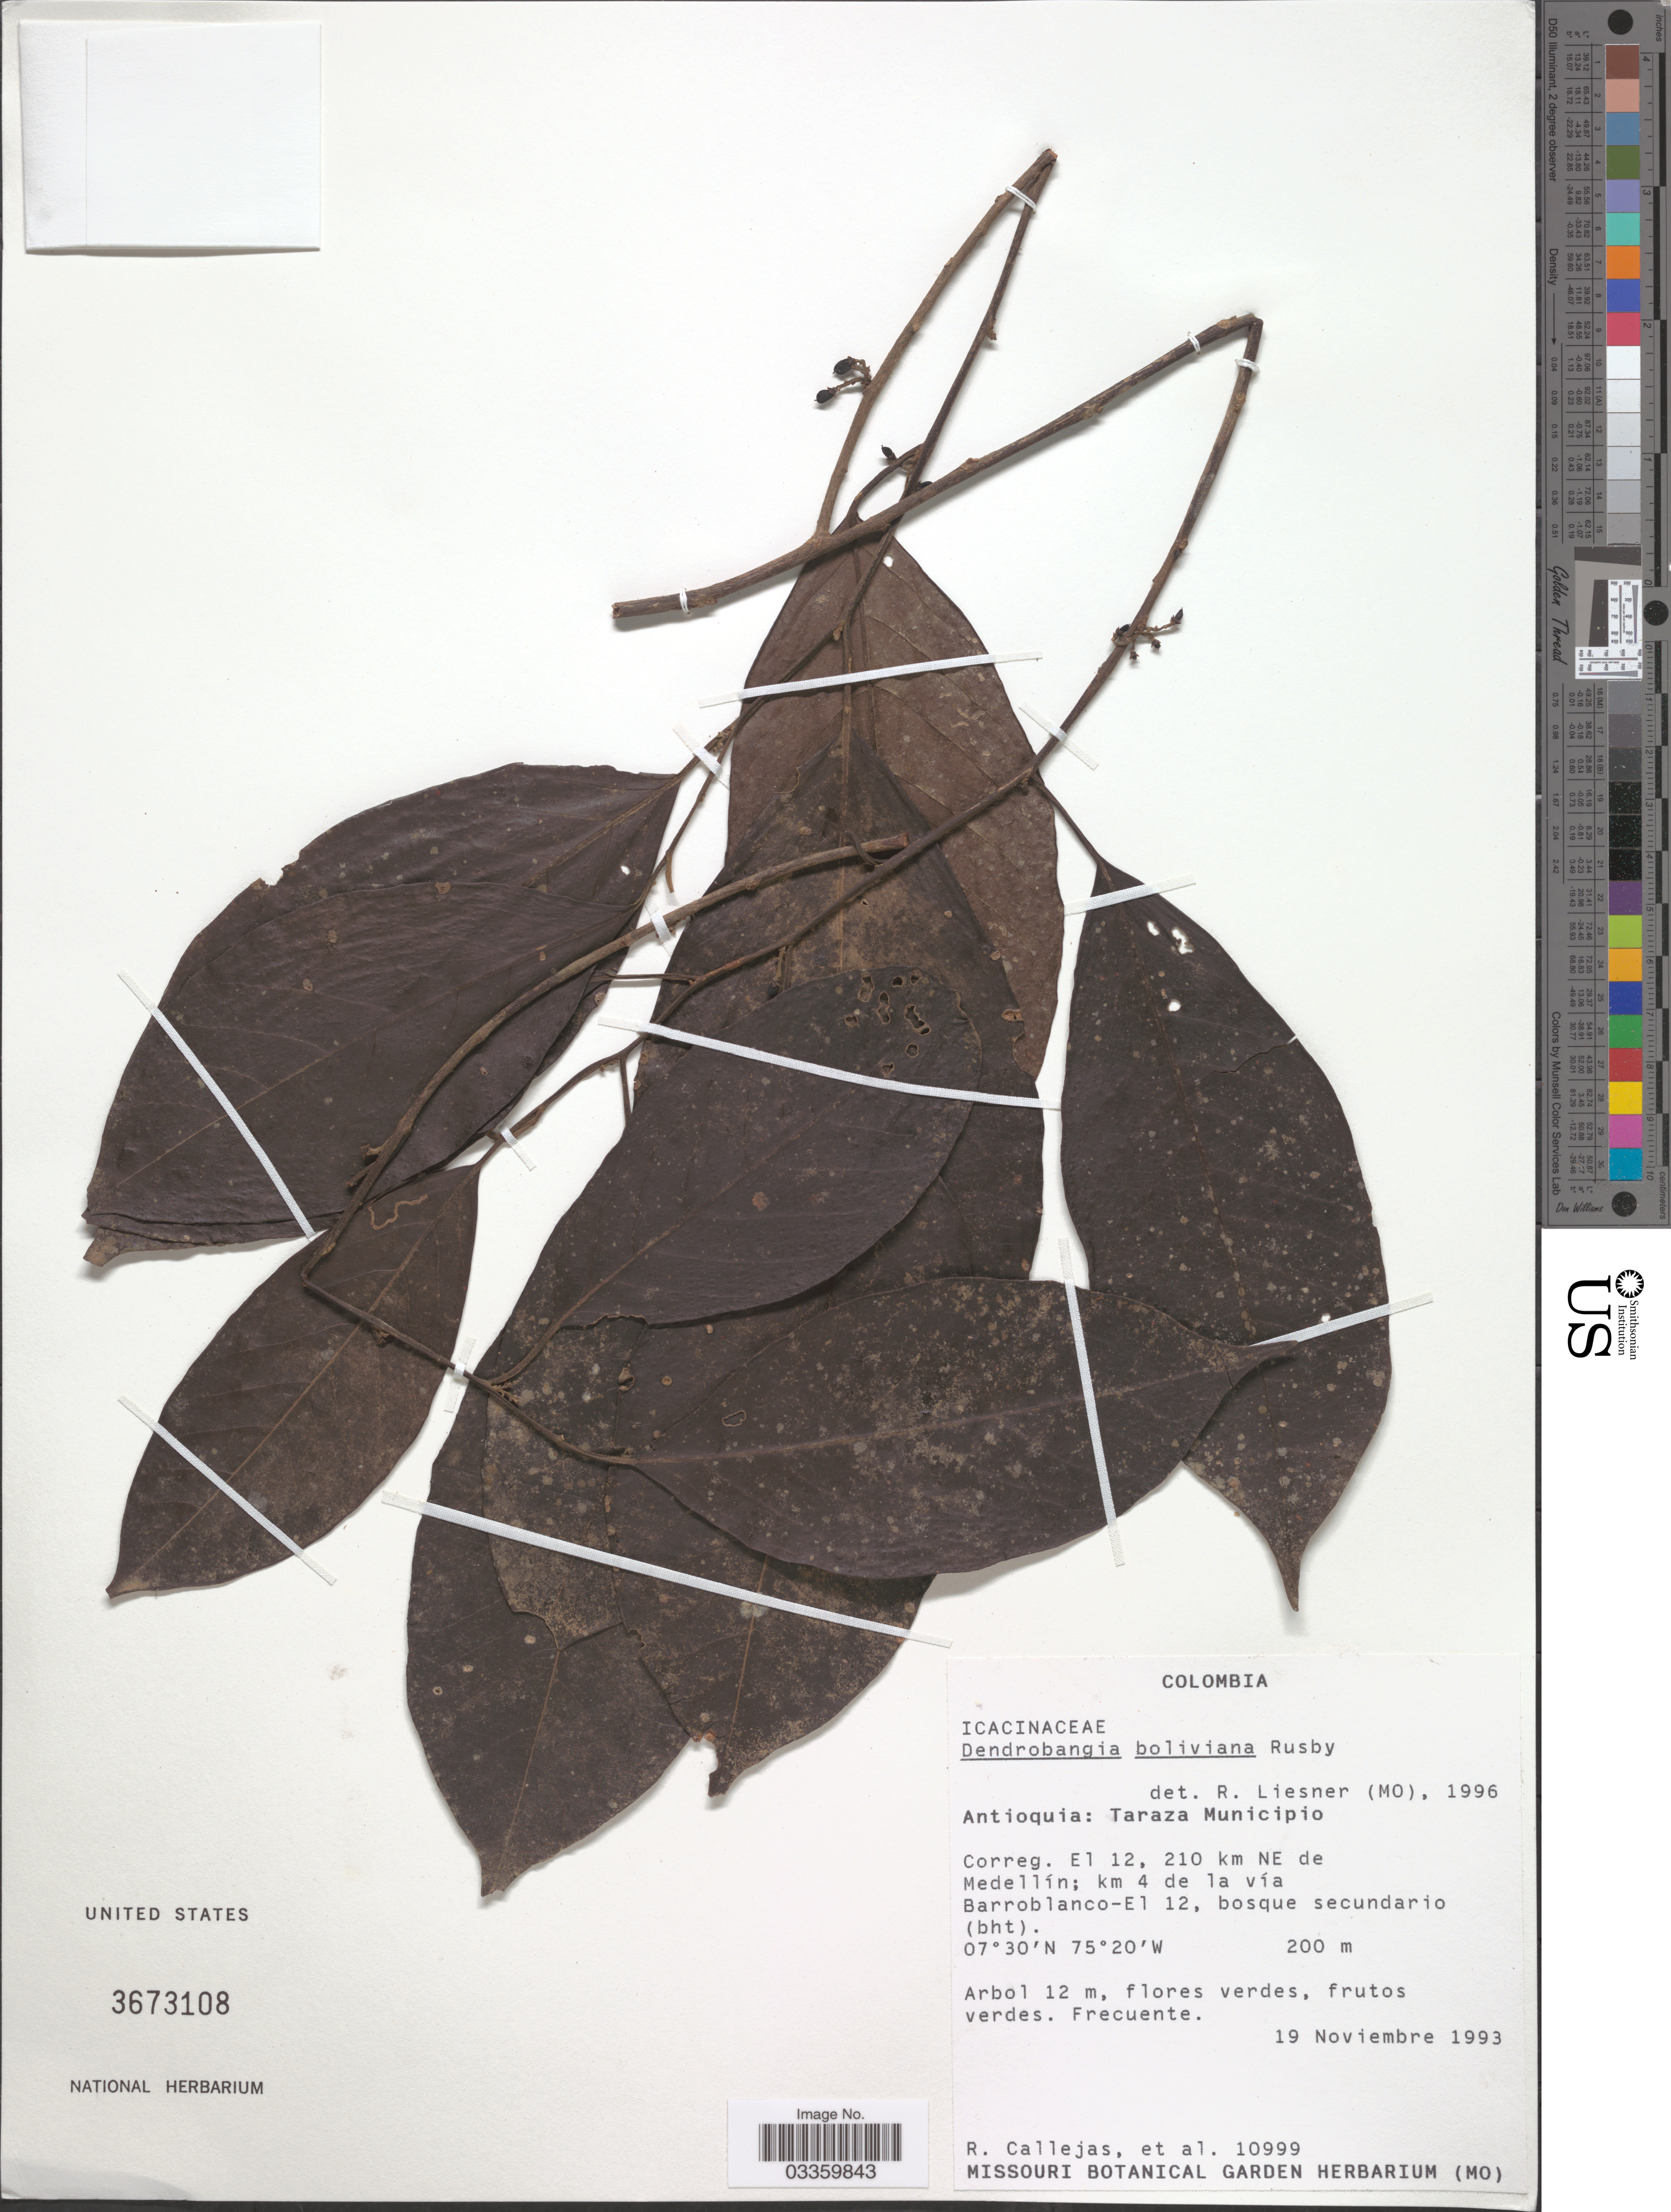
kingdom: Plantae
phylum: Tracheophyta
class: Magnoliopsida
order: Metteniusales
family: Metteniusaceae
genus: Dendrobangia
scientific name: Dendrobangia boliviana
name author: Rusby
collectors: R. Callejas & et al.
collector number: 10999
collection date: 1993-11-19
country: Colombia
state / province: Antioquia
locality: Taraza Municipio. Correg. El 12, 210 km NE de Medellín; km 4 de la vía Barroblanco-El 12, bosque secundario (bht).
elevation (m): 200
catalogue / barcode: US 3673108